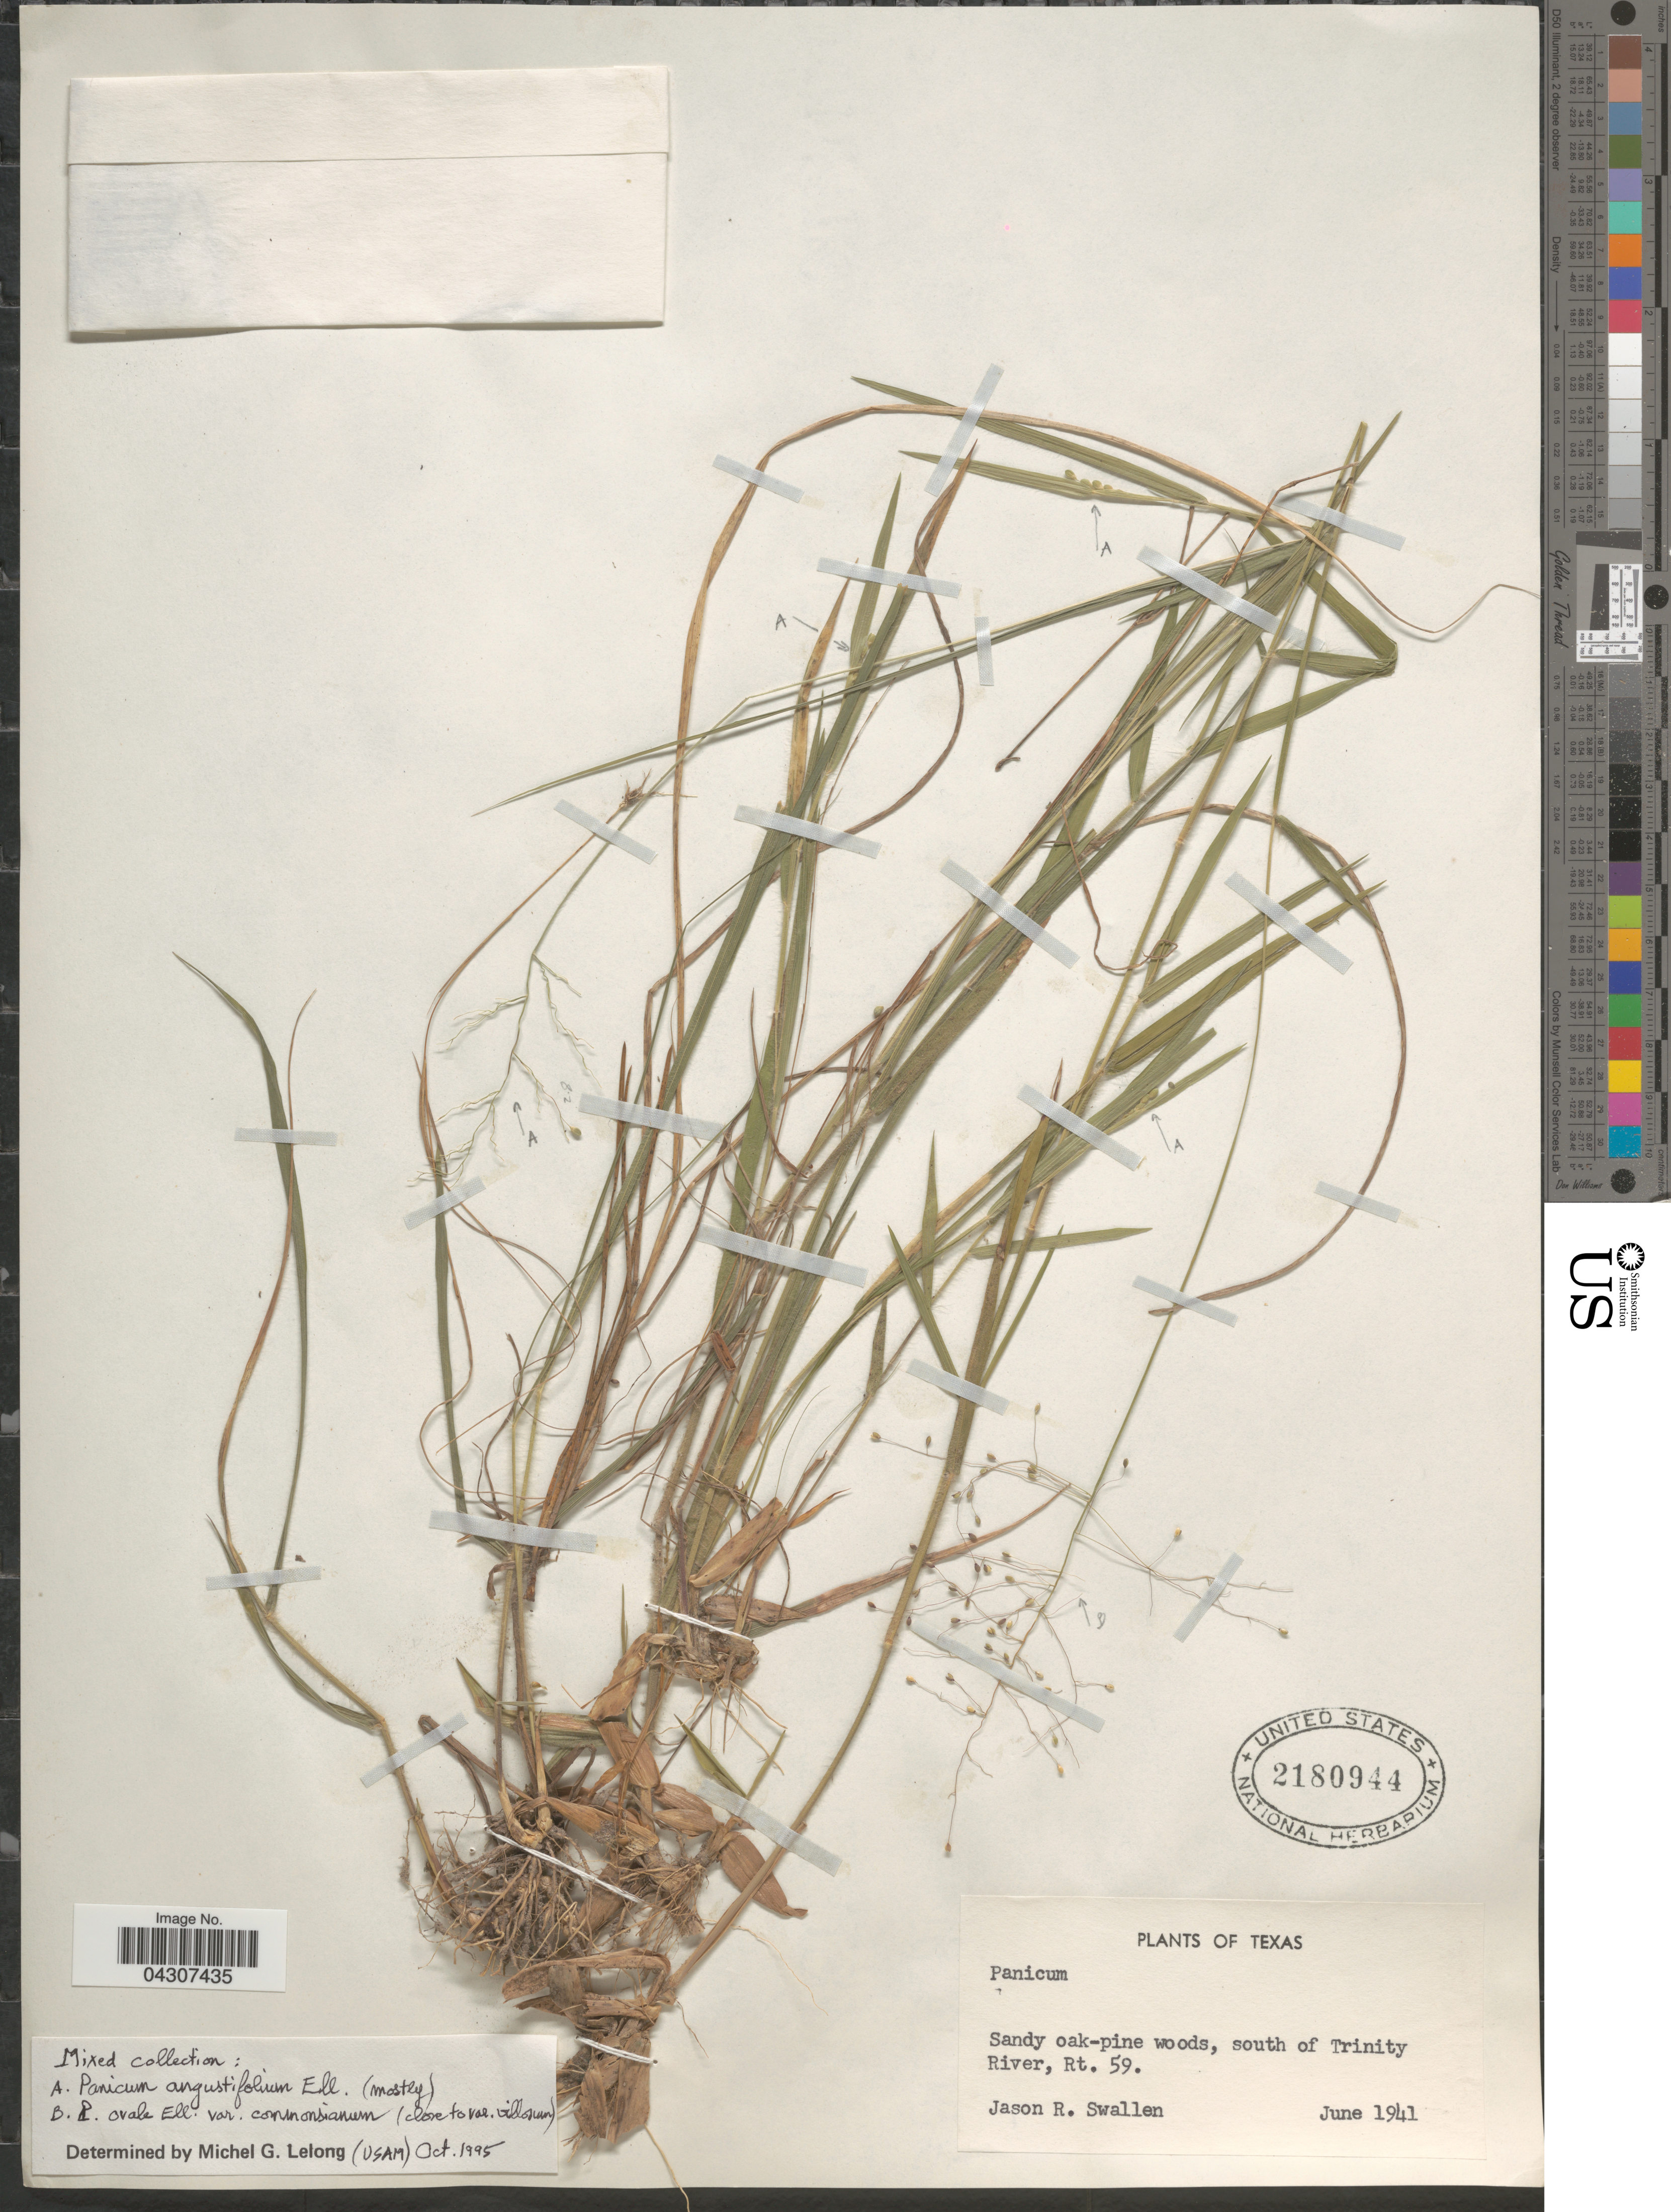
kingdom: Plantae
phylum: Tracheophyta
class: Liliopsida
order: Poales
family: Poaceae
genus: Dichanthelium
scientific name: Dichanthelium aciculare var. ramosum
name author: (Griseb.) Davidse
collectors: J. R. Swallen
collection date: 1941-06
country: United States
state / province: Texas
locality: Sandy oak-pine woods, south of Trinity River, Rt. 59.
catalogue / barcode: US 2180944